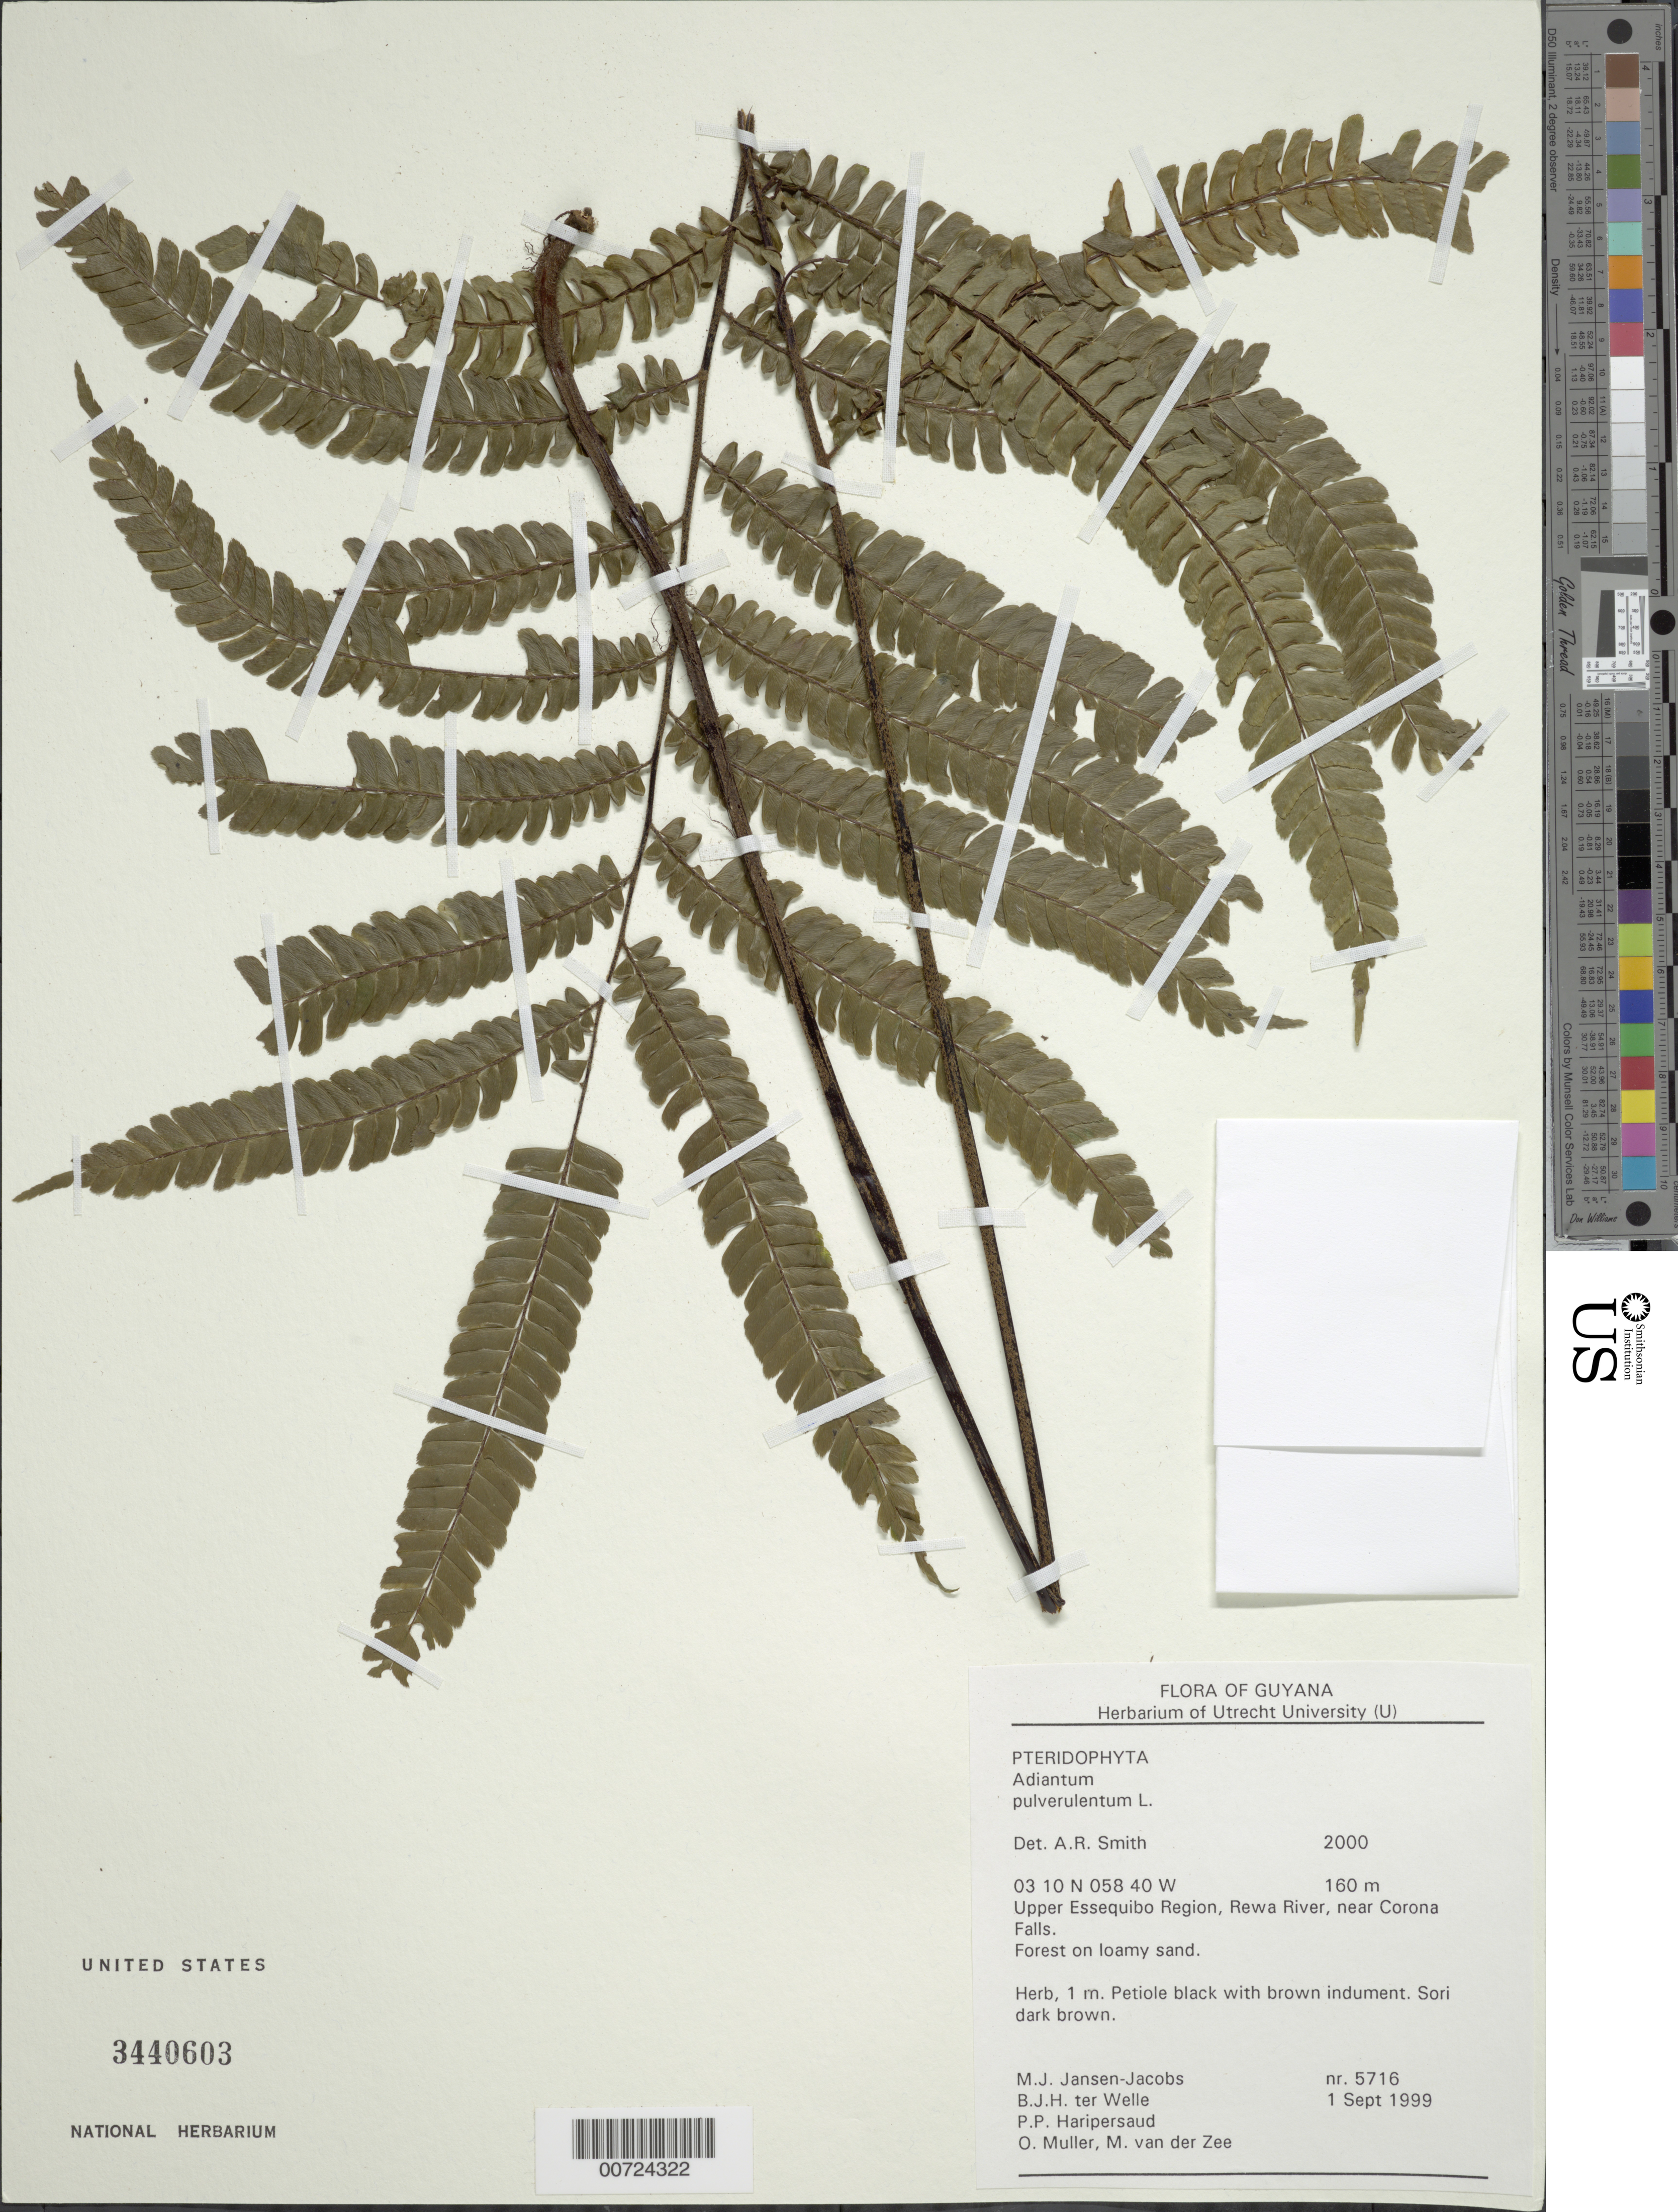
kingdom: Plantae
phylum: Tracheophyta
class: Polypodiopsida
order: Polypodiales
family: Pteridaceae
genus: Adiantum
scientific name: Adiantum pulverulentum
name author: L.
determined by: Smith, Alan R., (UC)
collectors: M. J. Jansen-Jacobs, B. Welle, P. Haripersaud, O. Muller & M. van der Zee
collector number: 5716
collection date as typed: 1-Sep-99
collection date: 1999-09-01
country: Guyana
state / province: U. Takutu-U. Essequibo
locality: Rewa River, near Corona Falls, Upper Essequibo Region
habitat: Forest on loamy sand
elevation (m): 160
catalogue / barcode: US 3440603